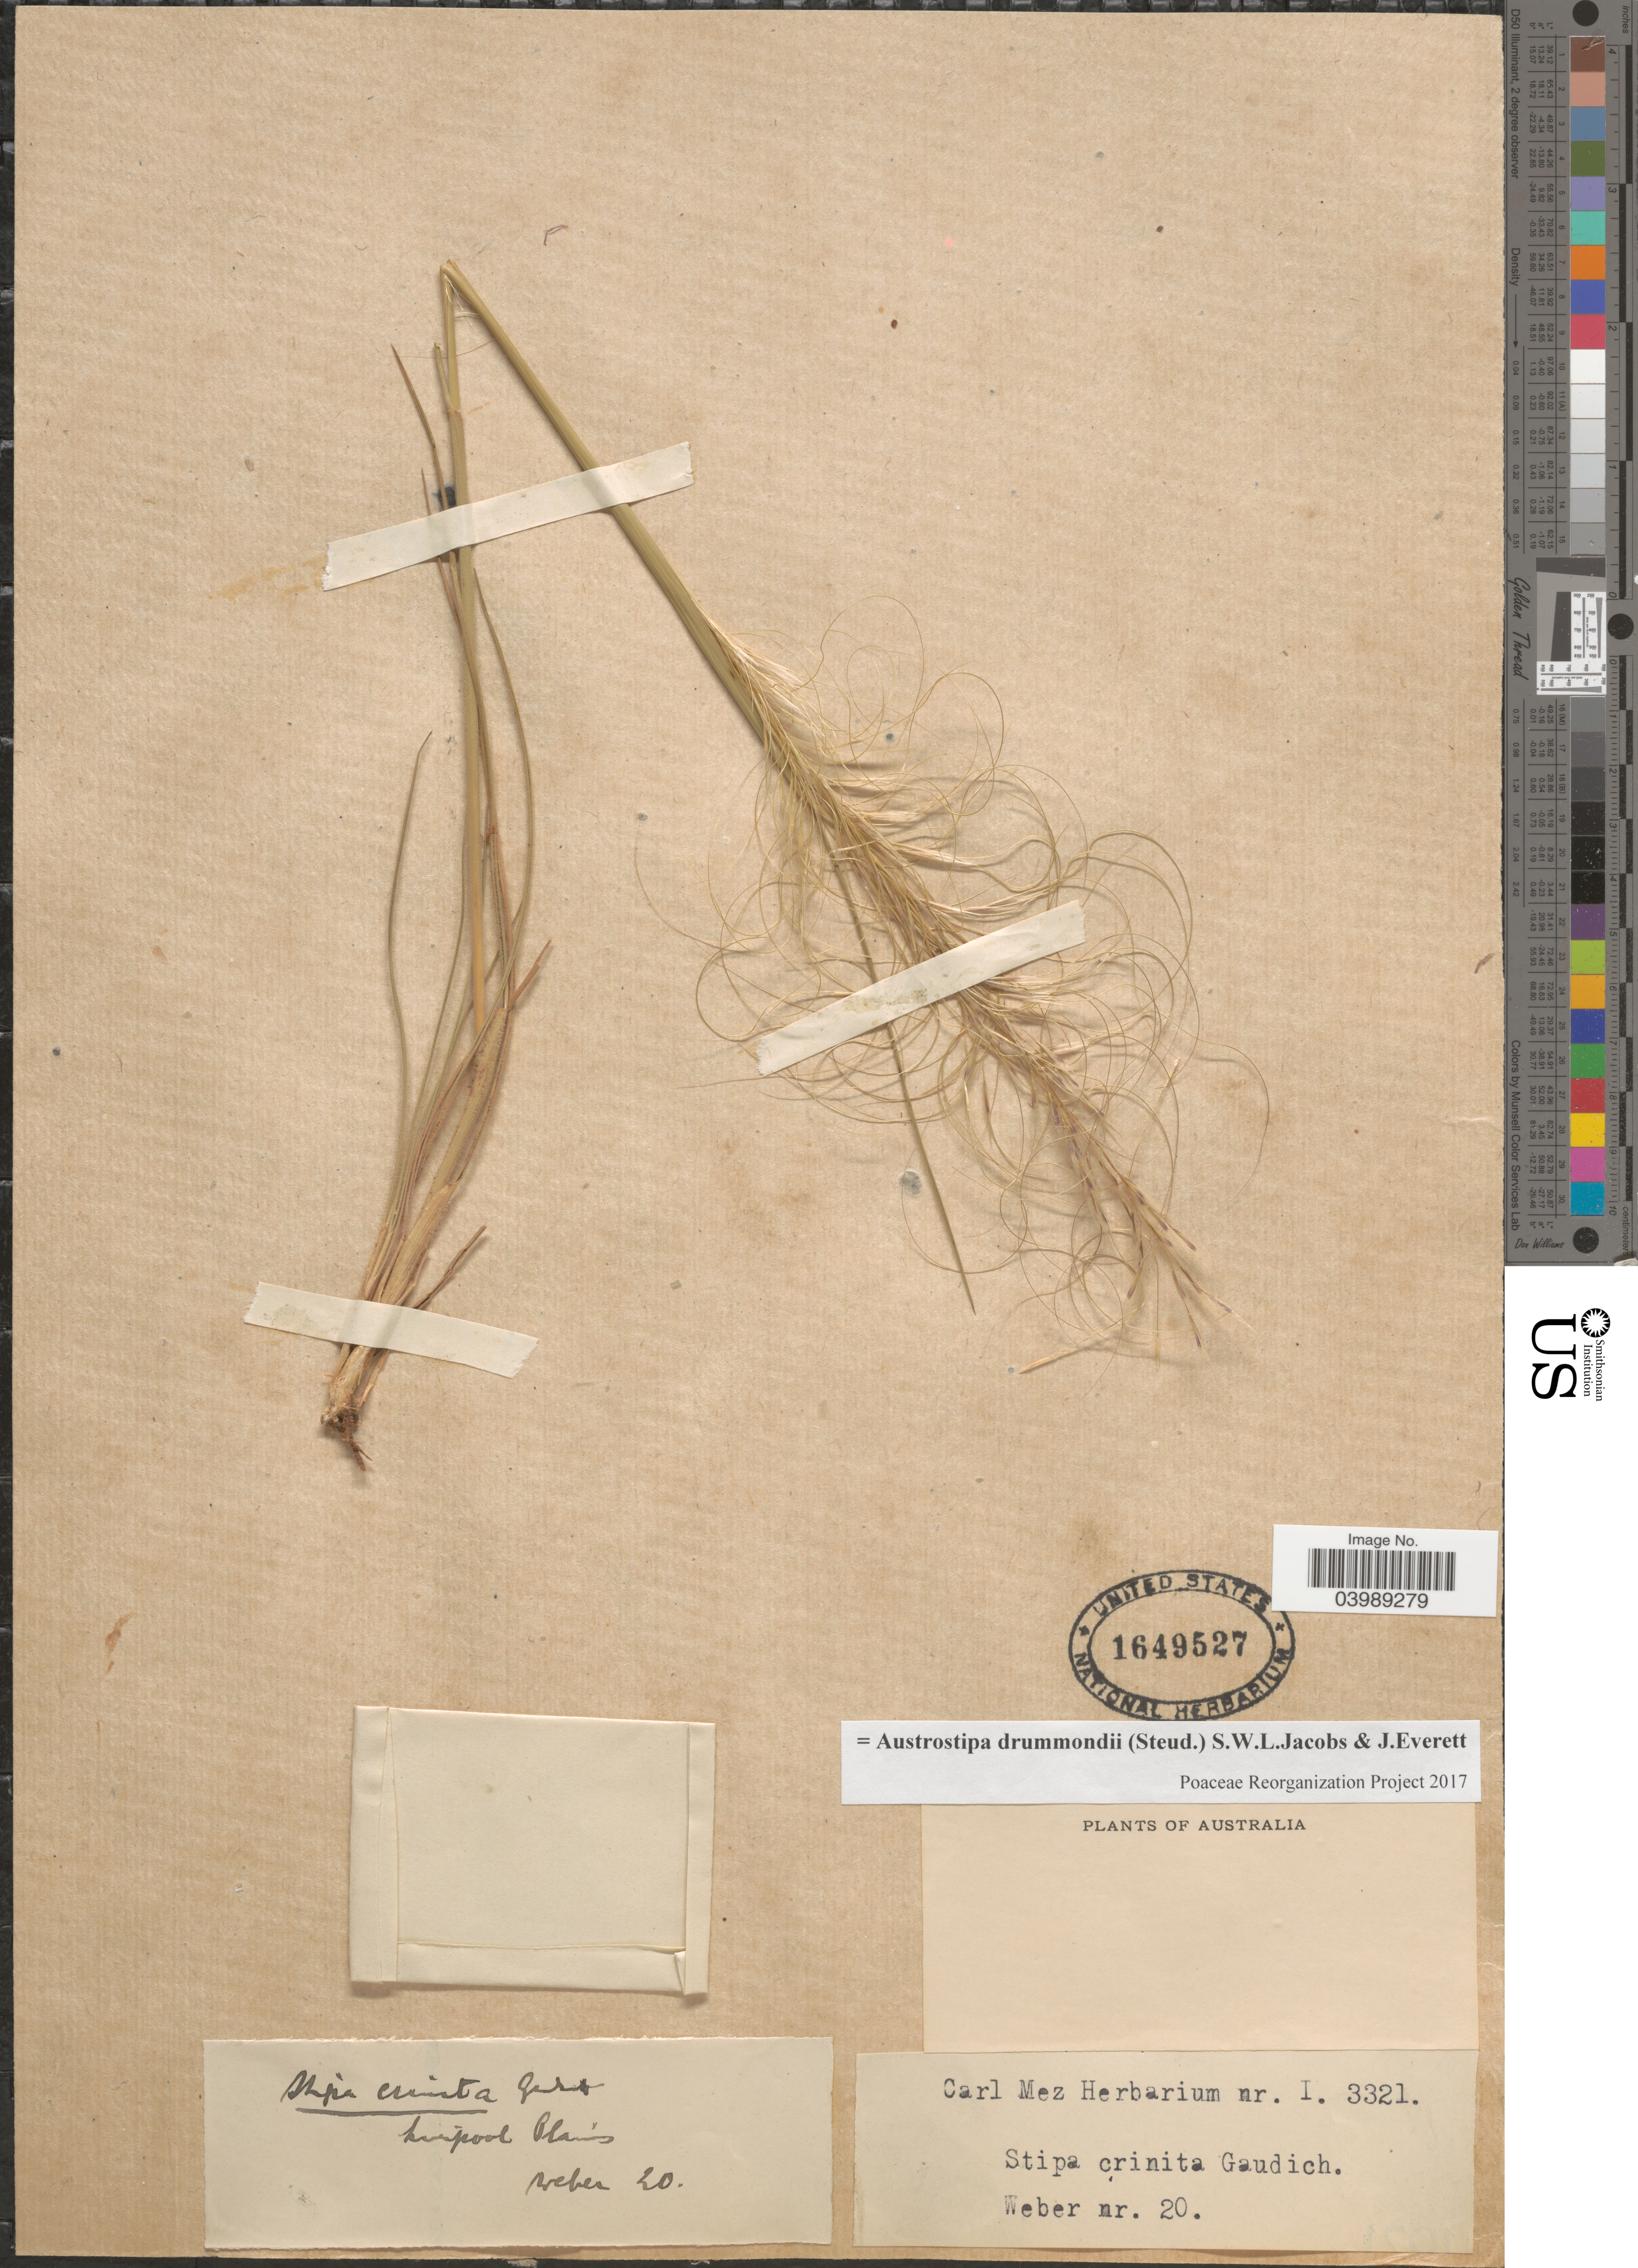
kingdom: Plantae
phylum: Tracheophyta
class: Liliopsida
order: Poales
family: Poaceae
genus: Austrostipa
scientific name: Austrostipa drummondii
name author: (Steud.) S.W.L. Jacobs & J. Everett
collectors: -- Weber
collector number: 20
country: Australia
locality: Liverpool Plains.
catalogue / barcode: US 1649527